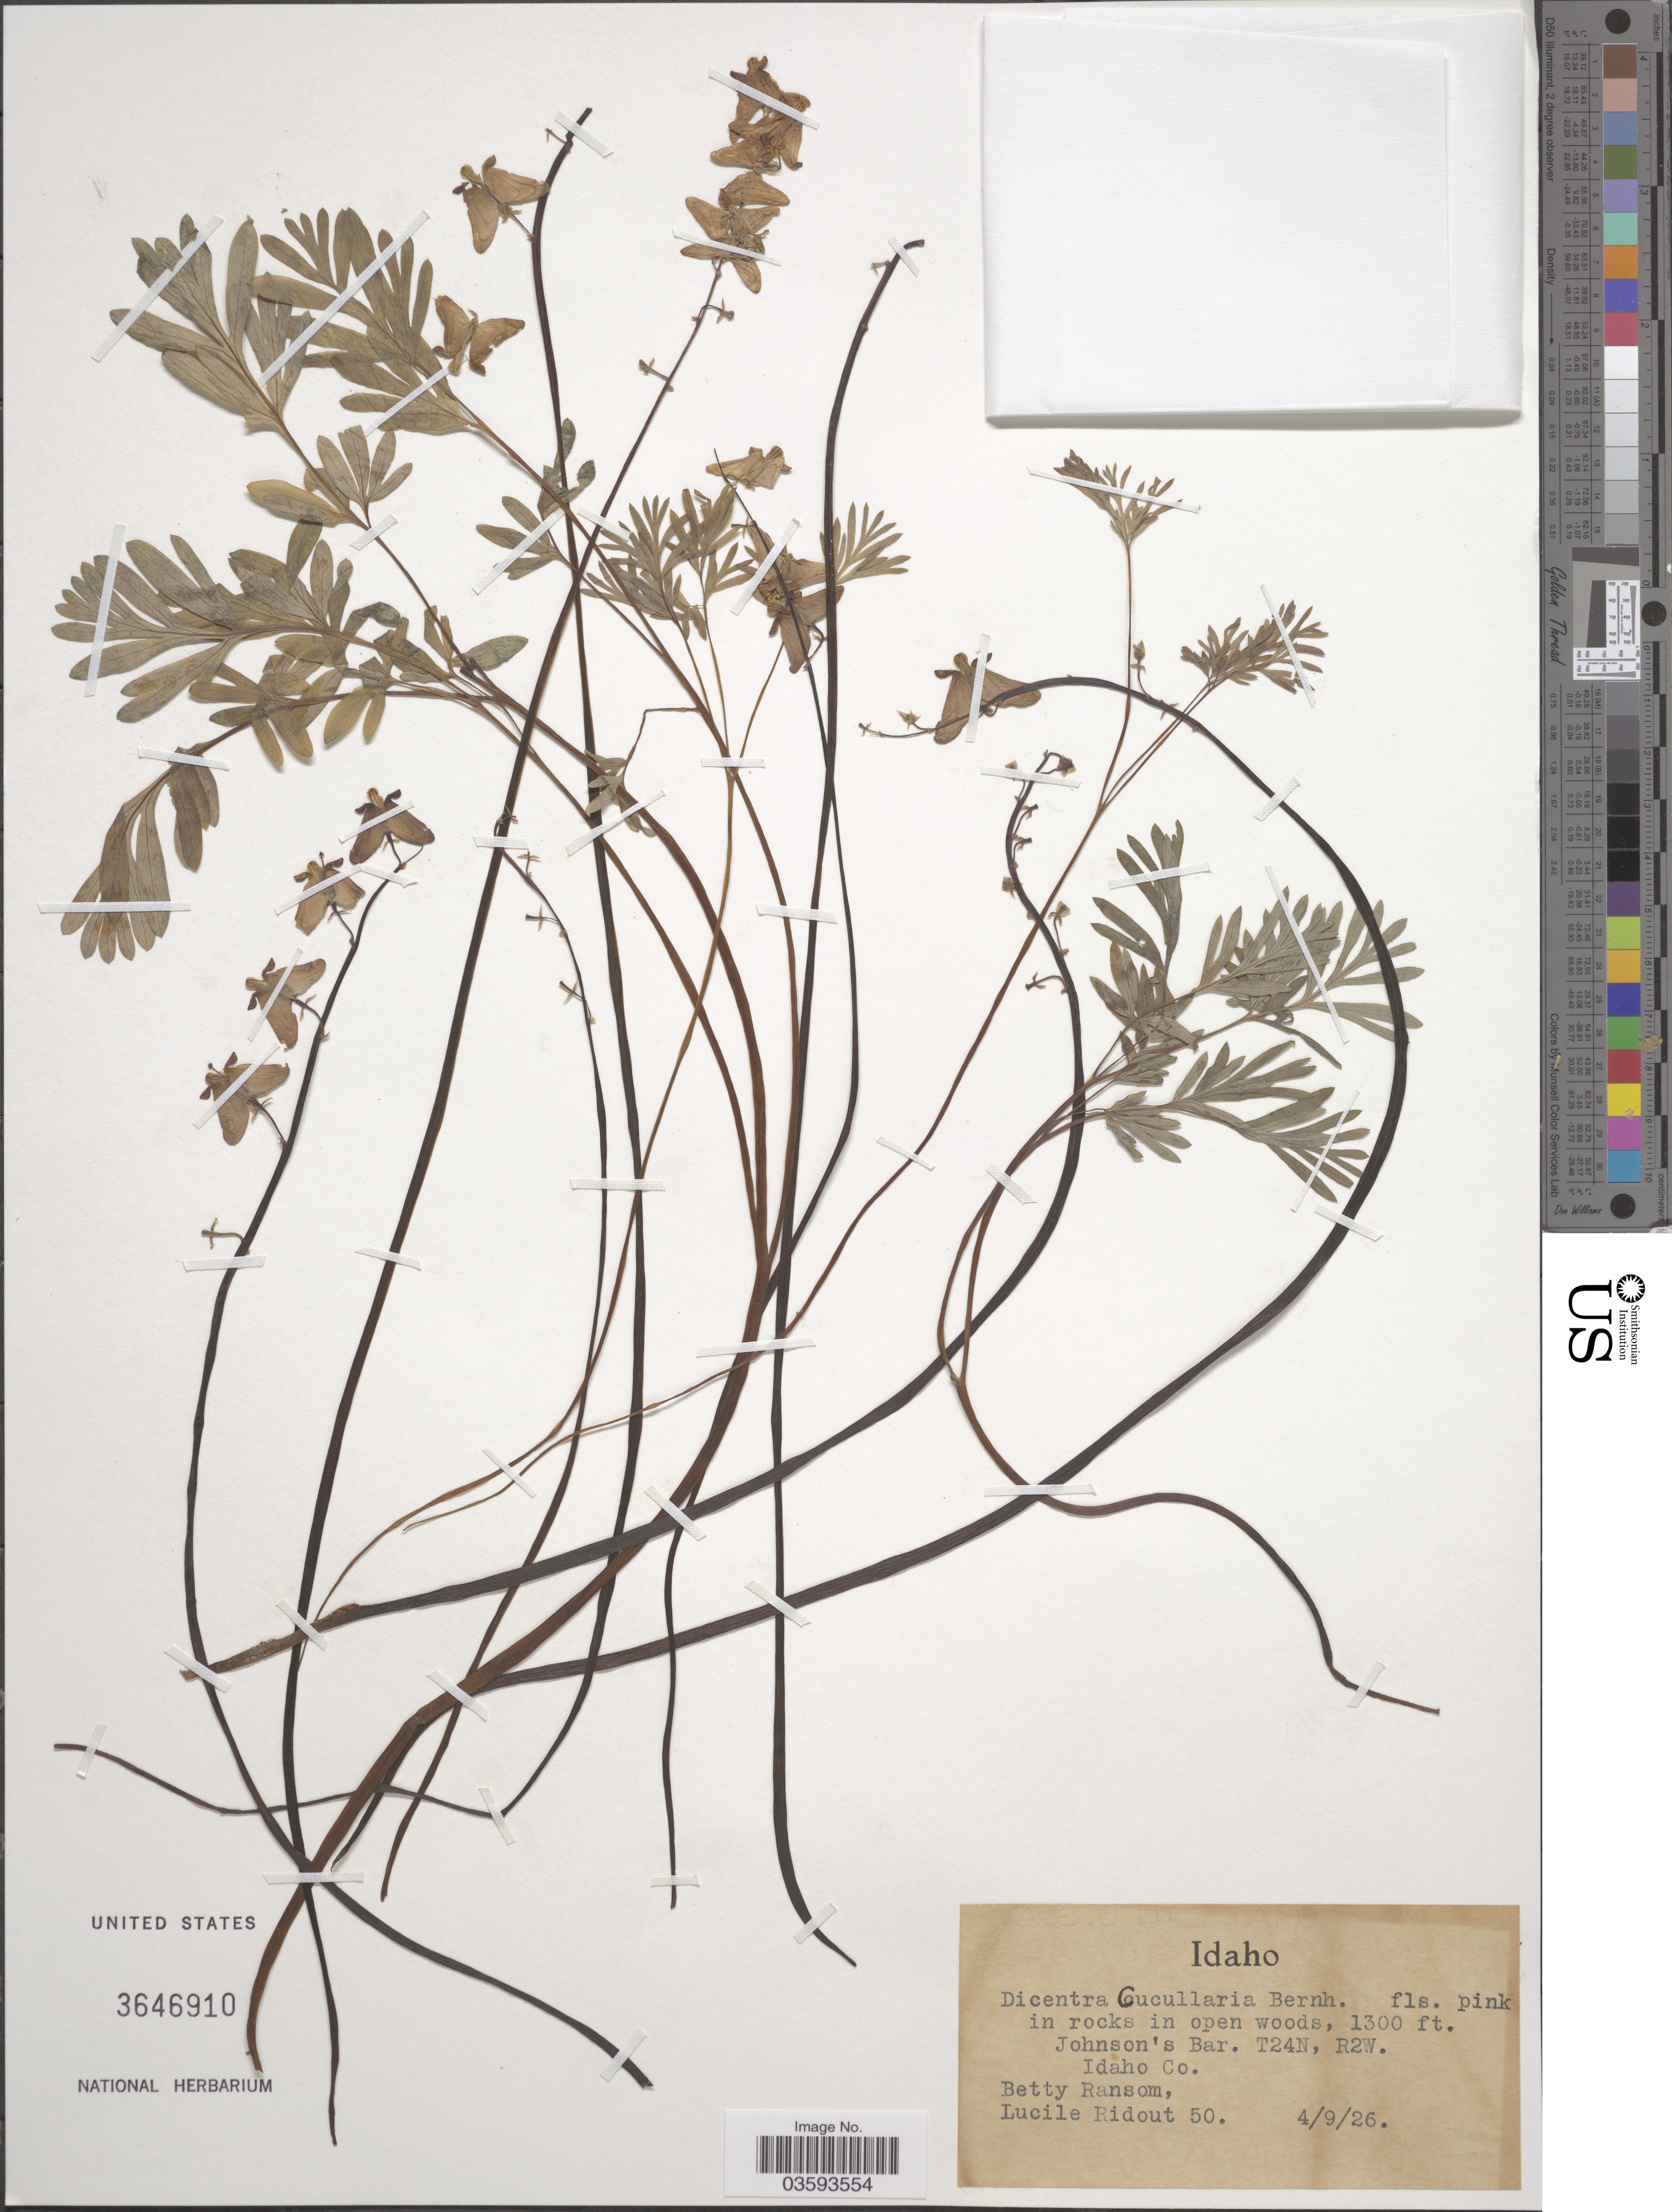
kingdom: Plantae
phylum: Tracheophyta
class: Magnoliopsida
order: Ranunculales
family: Papaveraceae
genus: Dicentra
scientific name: Dicentra cucullaria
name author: (L.) Bernh.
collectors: B. Ransom & L. Ridout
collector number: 50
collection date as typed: Transcribed d/m/y: 9/4/26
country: United States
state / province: Idaho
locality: Johnson's Bar. T24N, R2W. Idaho Co.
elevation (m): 396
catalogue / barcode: US 3646910